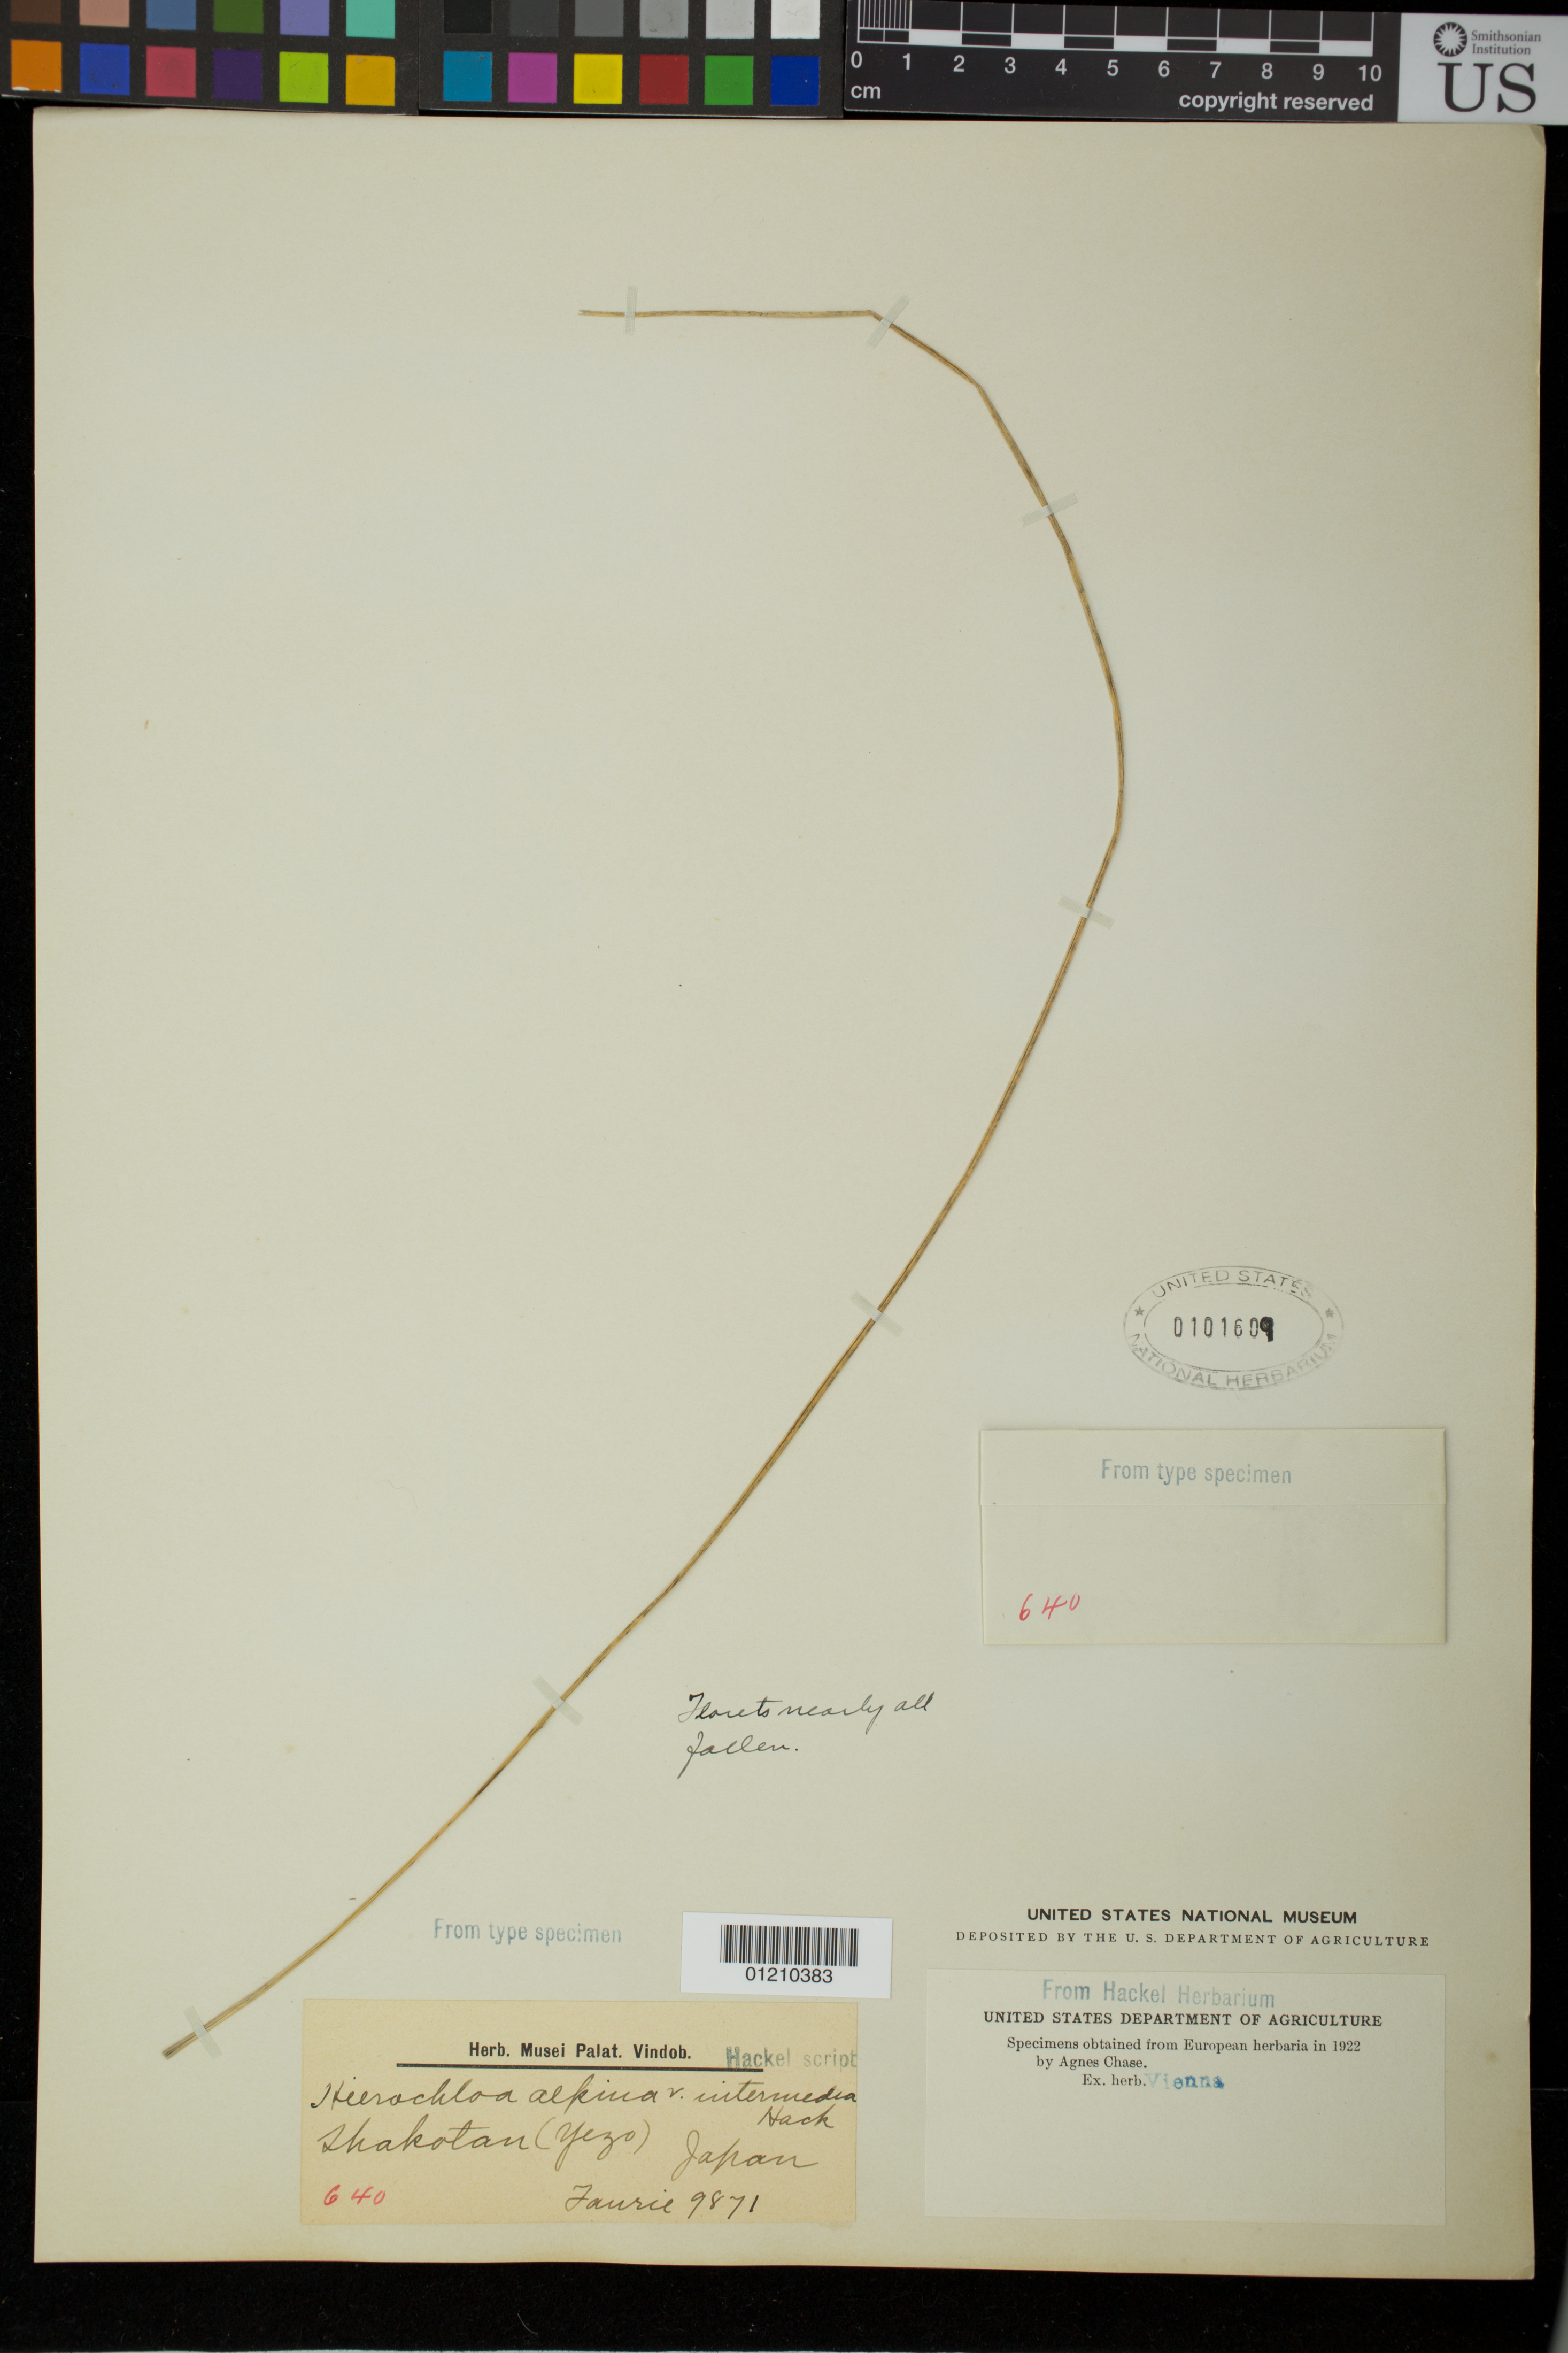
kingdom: Plantae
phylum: Tracheophyta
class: Liliopsida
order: Poales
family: Poaceae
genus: Hierochloe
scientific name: Hierochloe alpina var. intermedia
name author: Hack.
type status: Type Collection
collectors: U. Faurie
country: Japan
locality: Shakotan(Yezo).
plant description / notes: Fragmentary material of type specimen ex herb. Vienna.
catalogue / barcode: US 101609